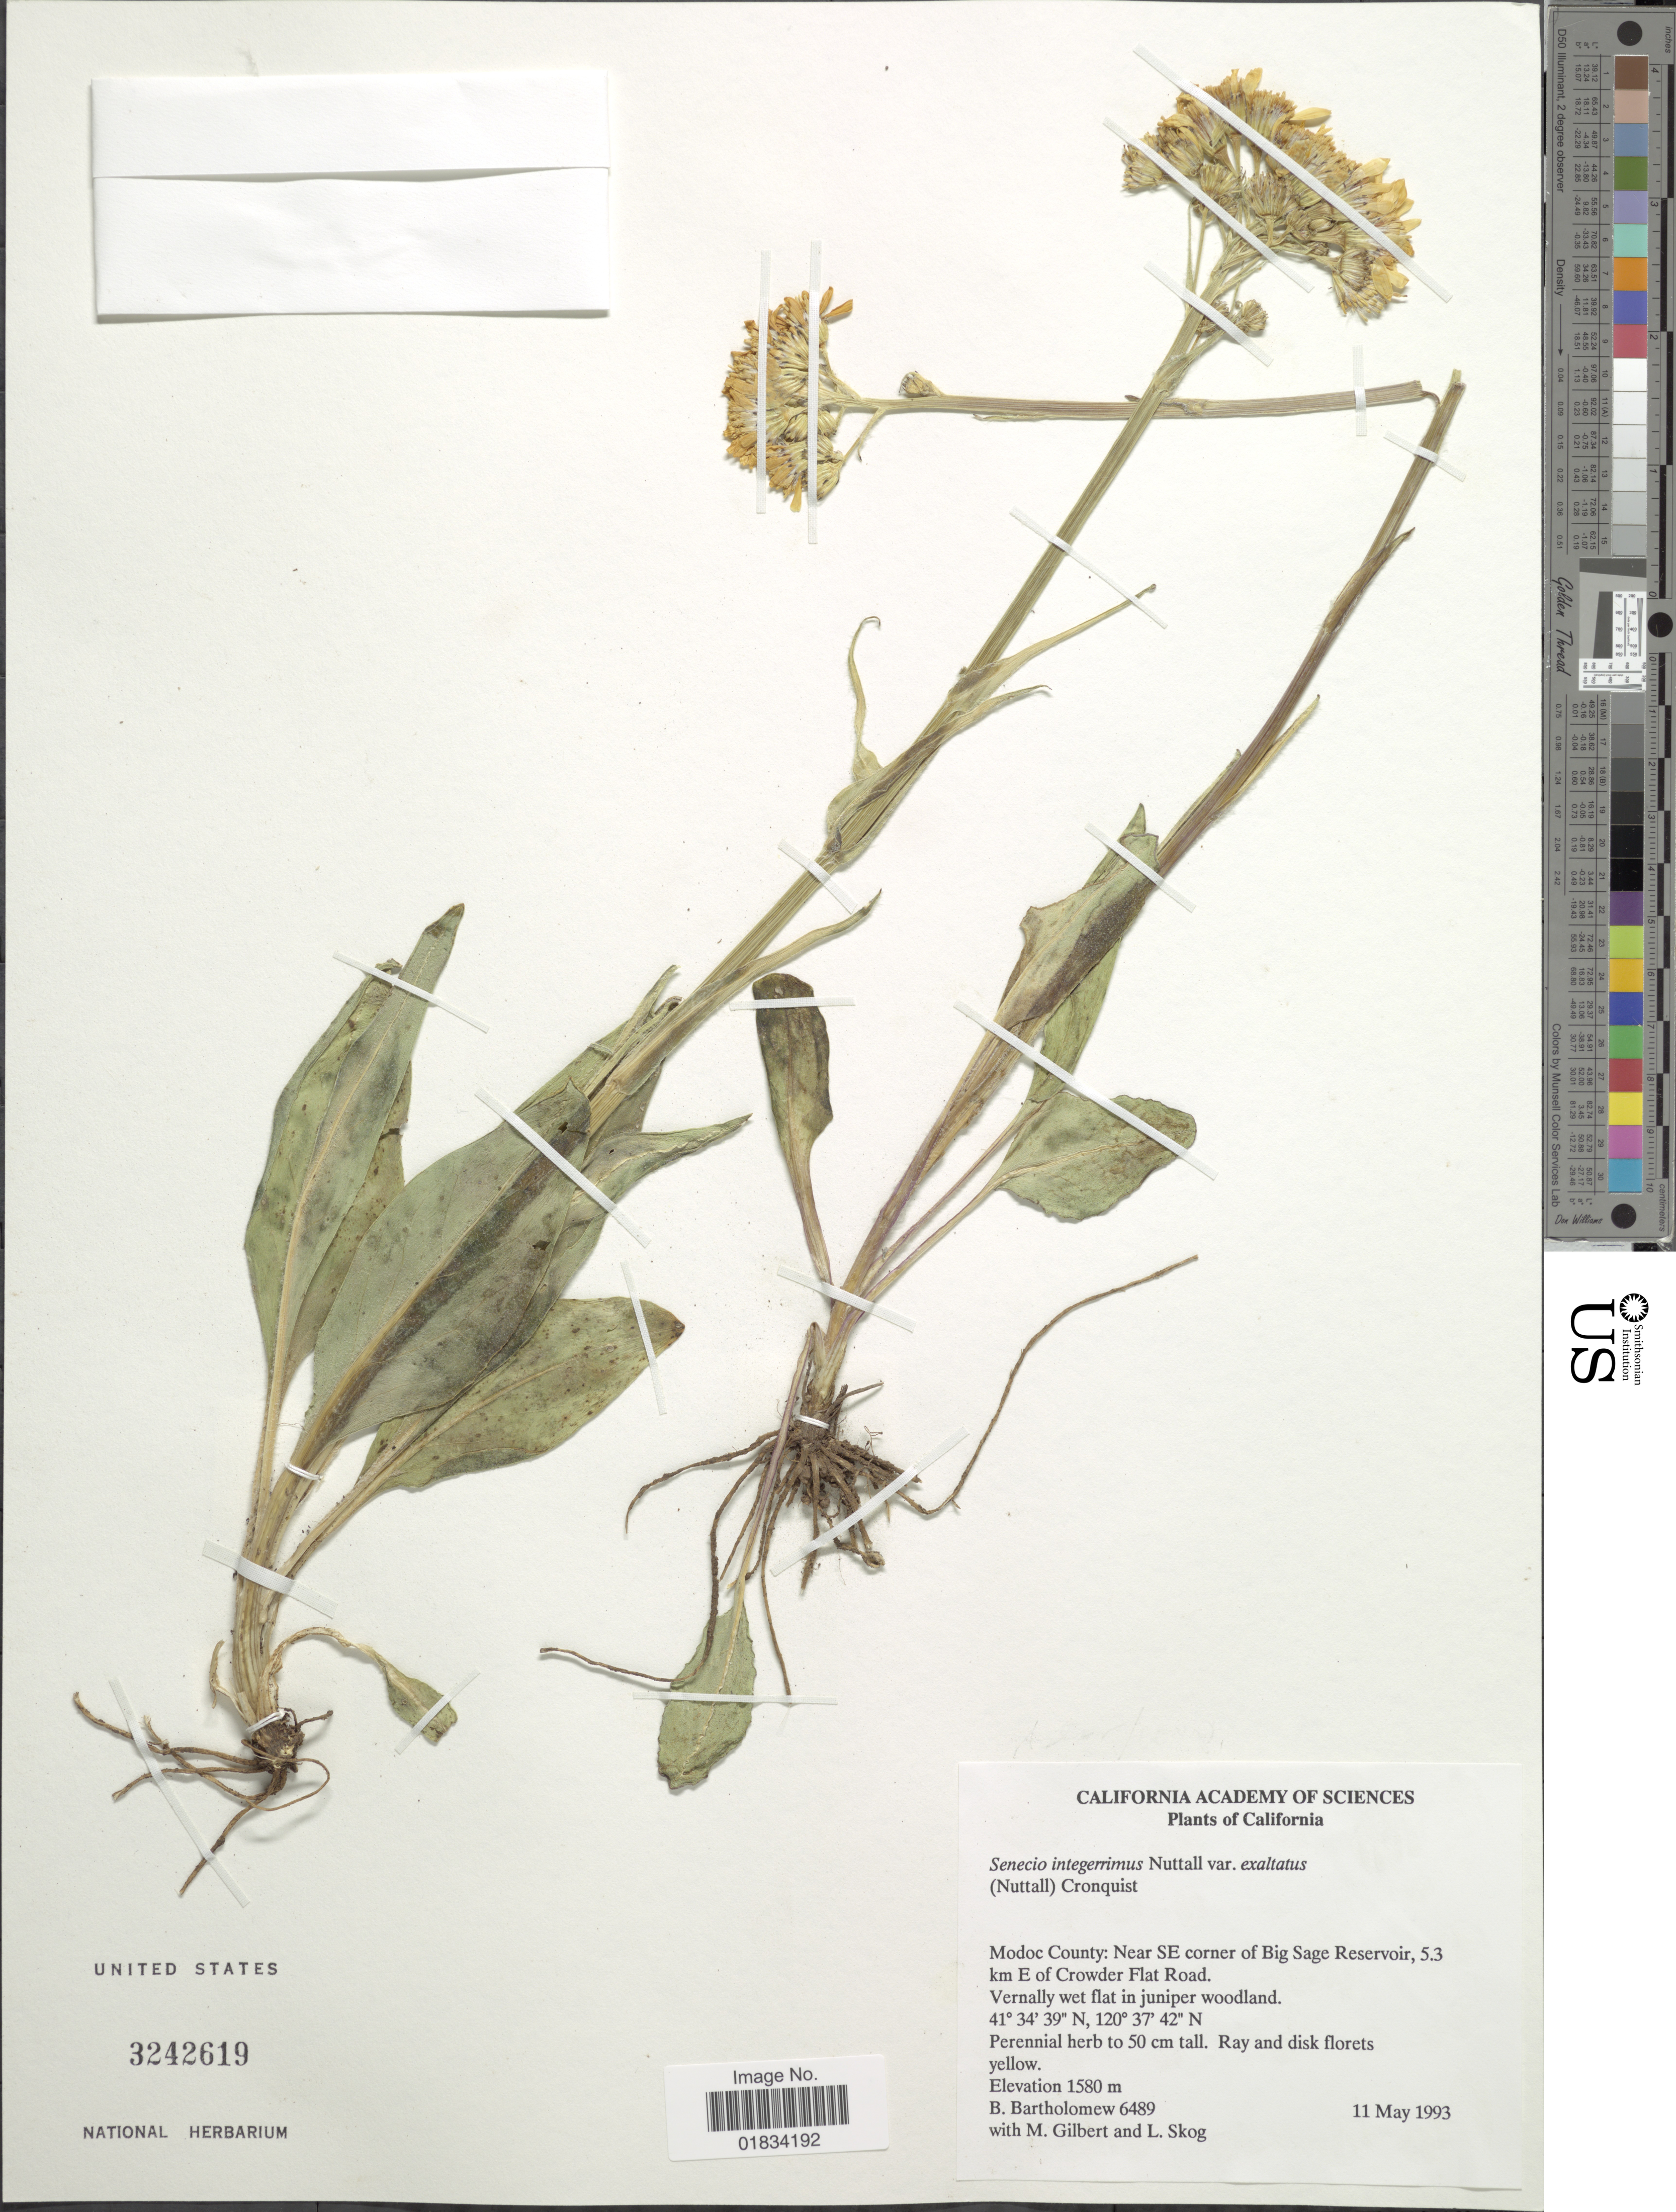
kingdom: Plantae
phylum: Tracheophyta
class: Magnoliopsida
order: Asterales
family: Asteraceae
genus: Senecio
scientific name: Senecio integerrimus var. exaltatus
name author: (Nutt.) Cronq.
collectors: B. Bartholomew, M. Gilbert & L. E. Skog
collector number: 6489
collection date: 1993-05-11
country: United States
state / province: California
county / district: Modoc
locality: Modoc County: Near SE corner of Big Sage Reservoir, 5.3 km E of Crowder Flat Road.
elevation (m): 1580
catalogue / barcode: US 3242619